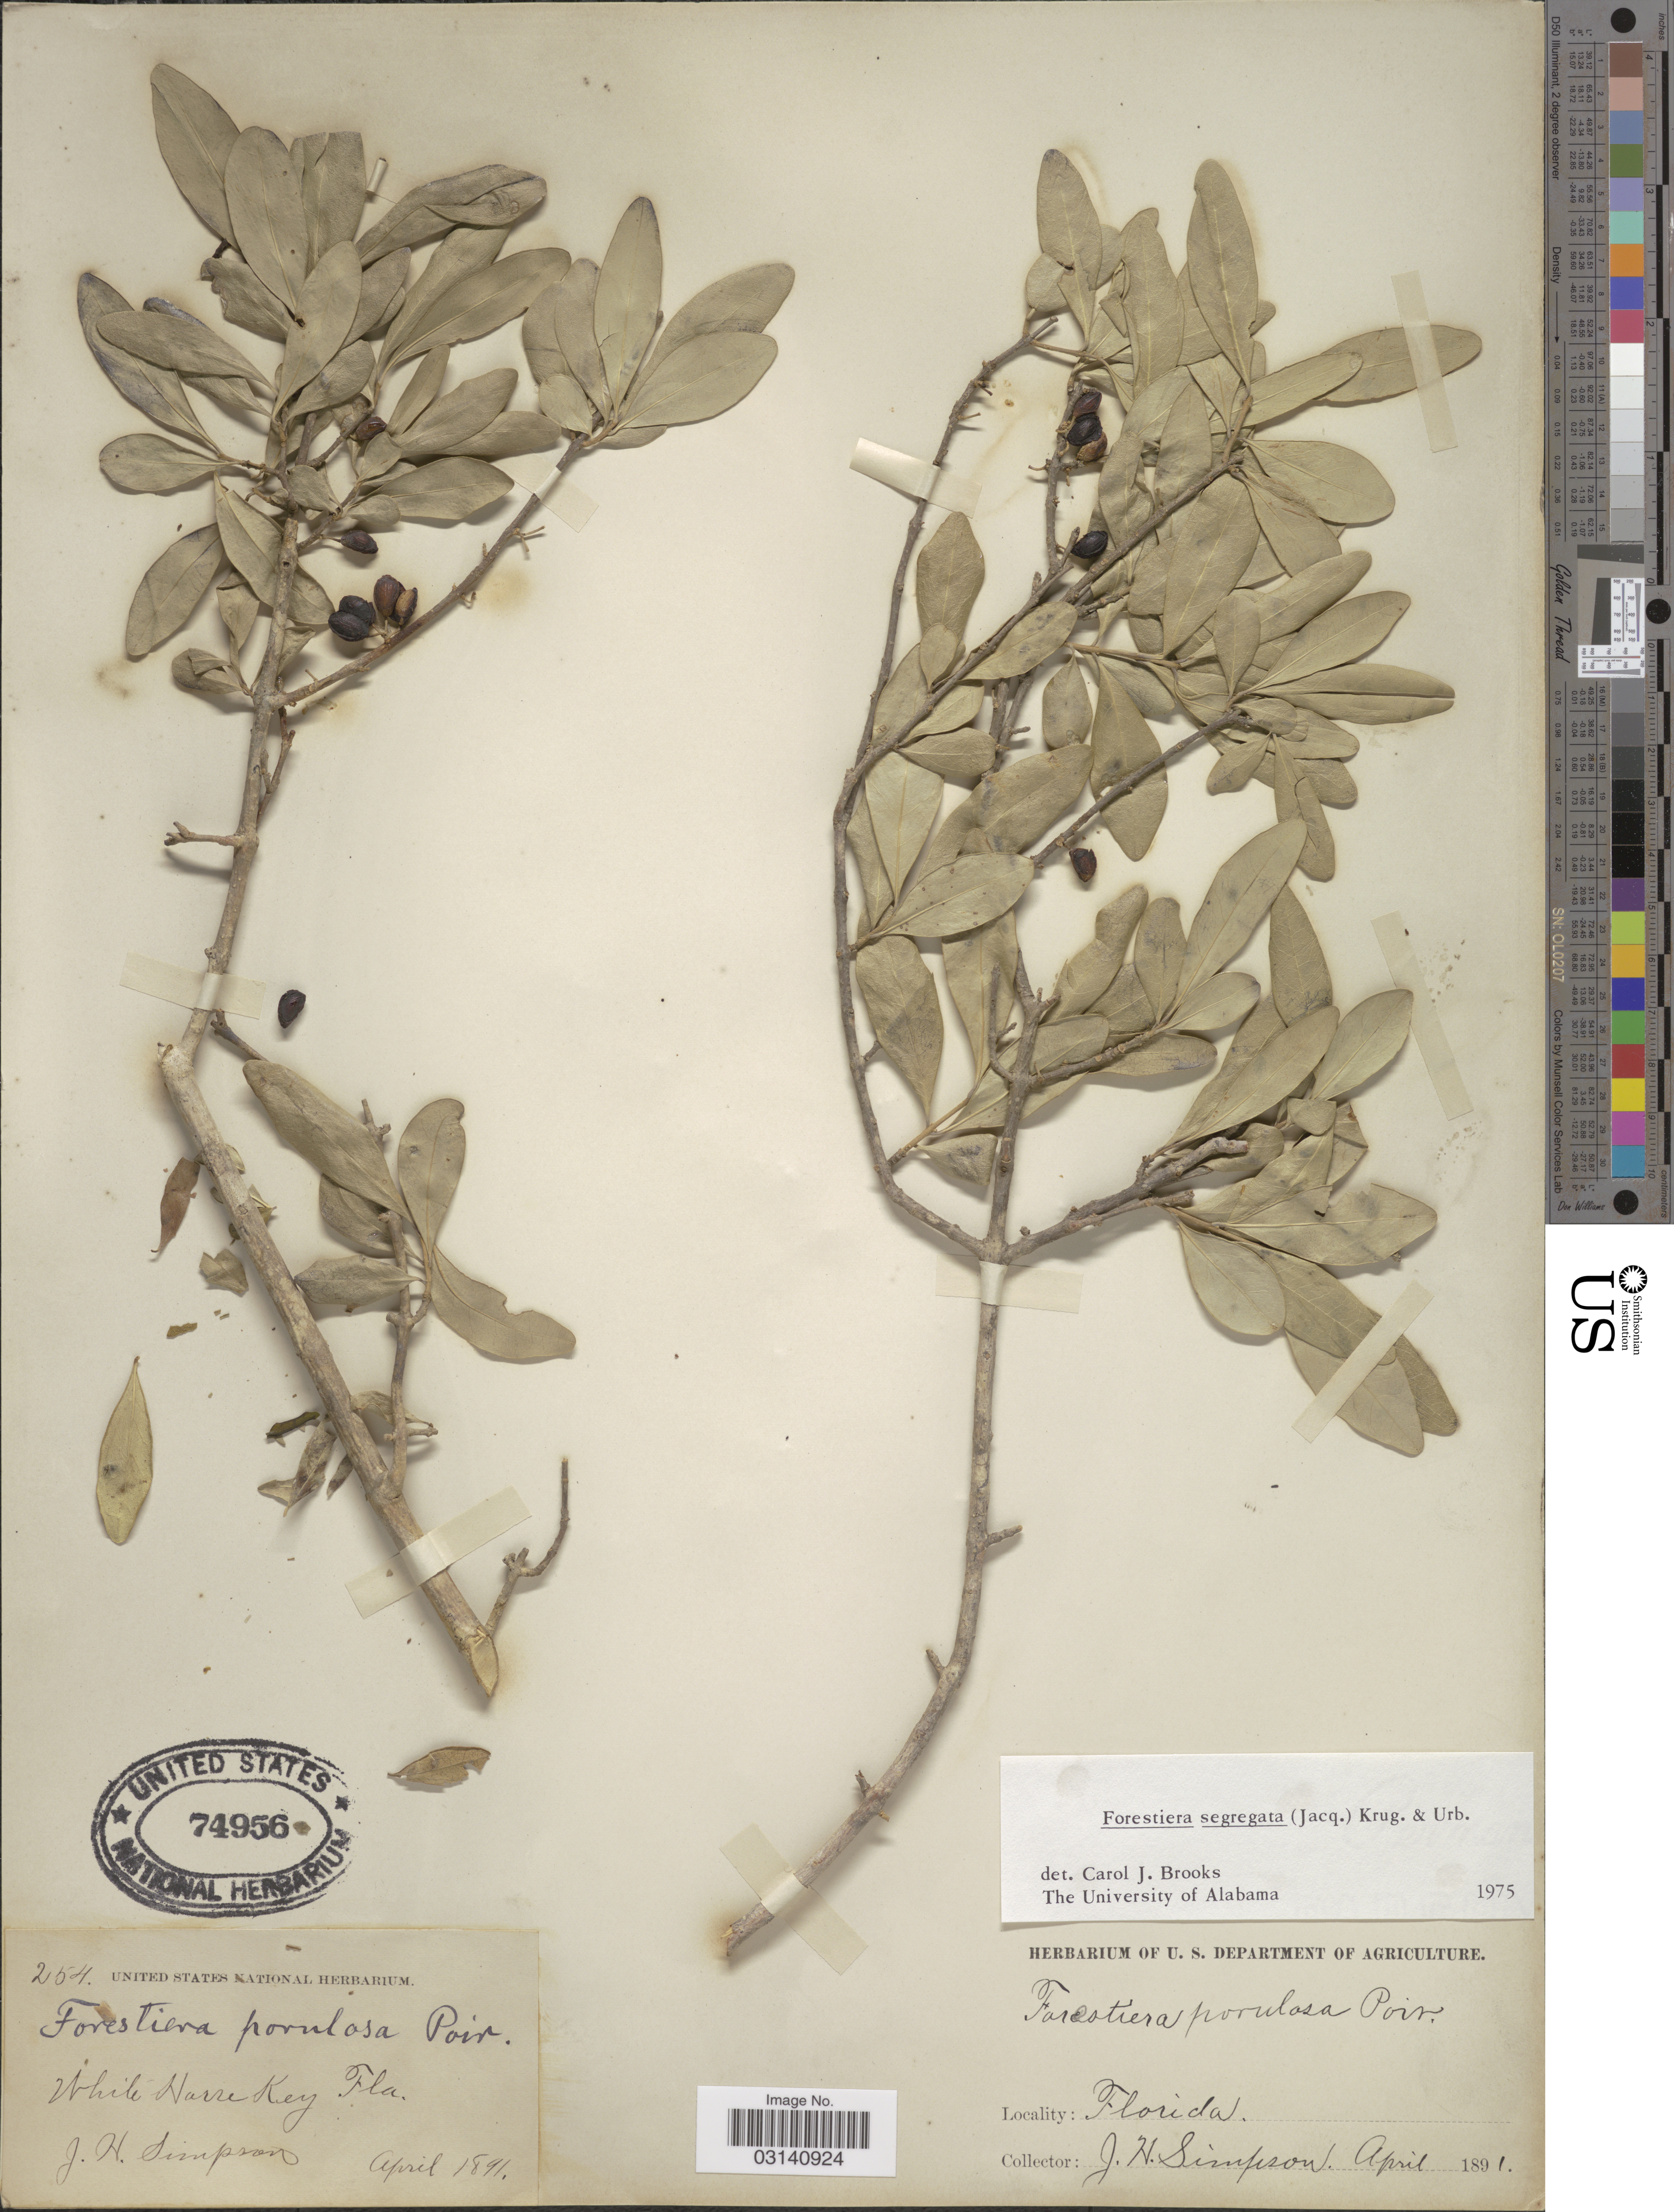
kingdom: Plantae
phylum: Tracheophyta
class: Magnoliopsida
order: Lamiales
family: Oleaceae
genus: Forestiera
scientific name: Forestiera segregata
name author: (Jacq.) Krug & Urb.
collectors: J. H. Simpson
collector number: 254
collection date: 1891-04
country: United States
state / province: Florida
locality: White Horse Key. Fla.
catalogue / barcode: US 74956